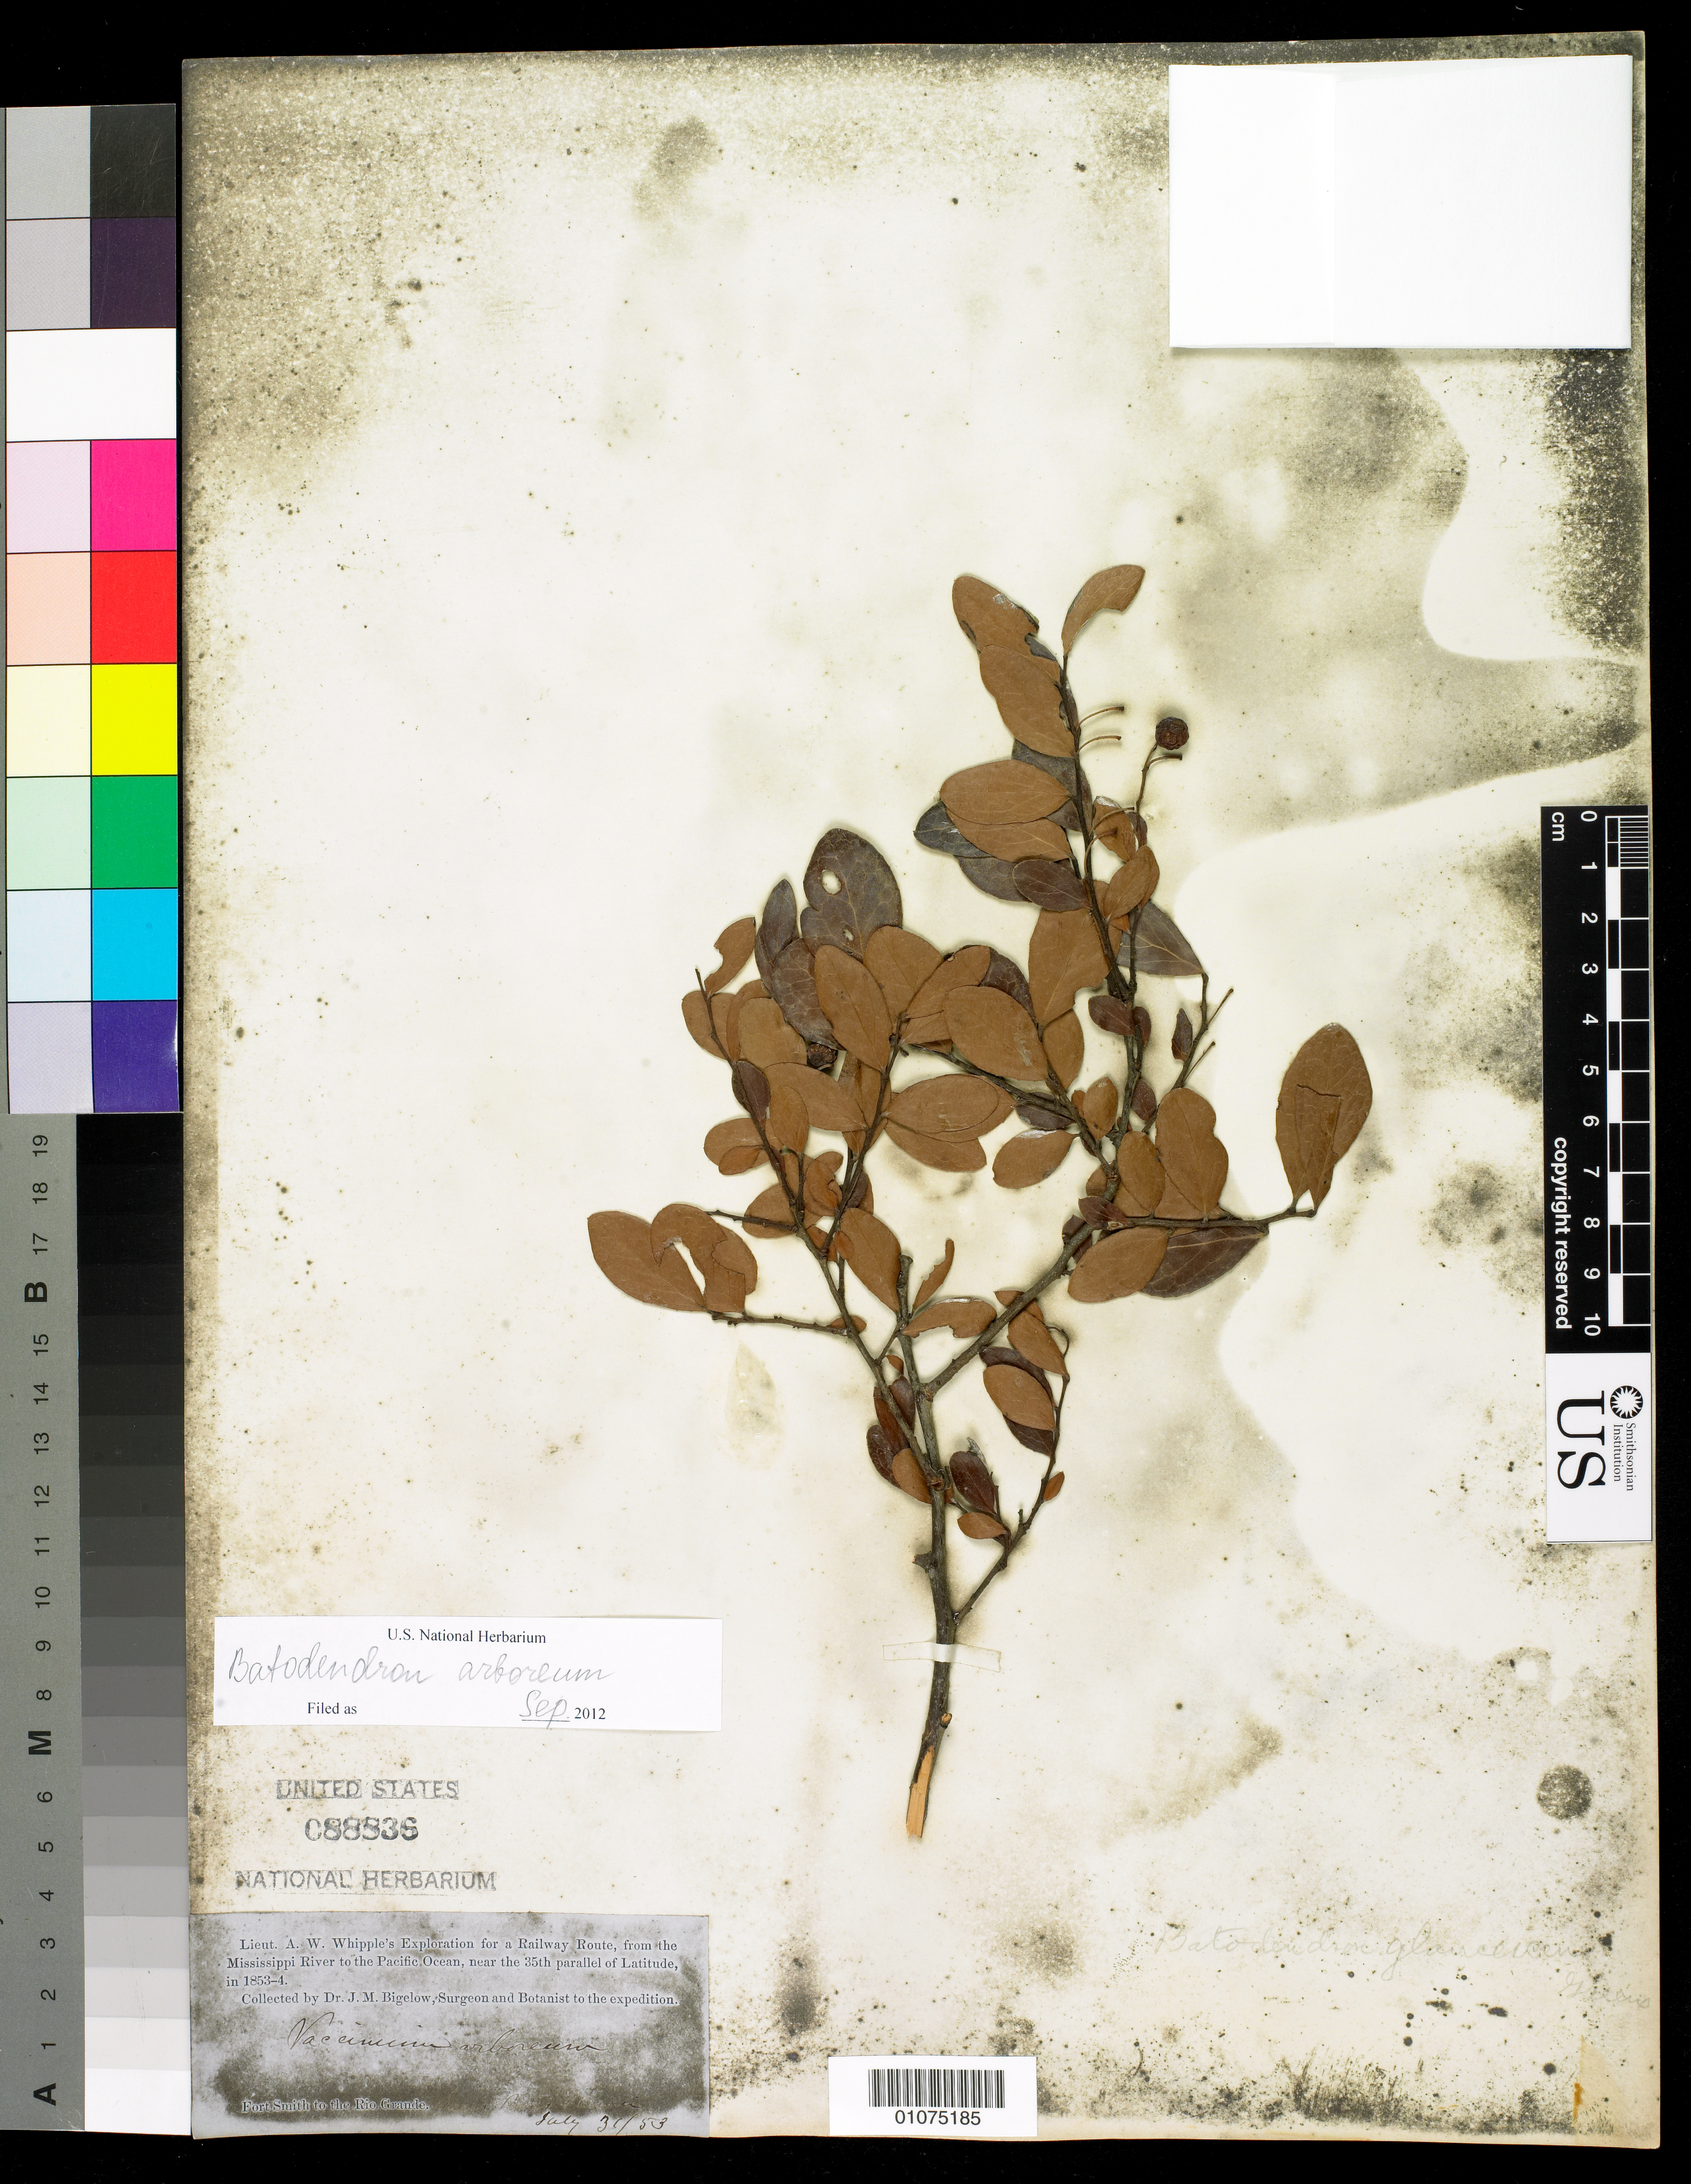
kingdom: Plantae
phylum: Tracheophyta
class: Magnoliopsida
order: Ericales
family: Ericaceae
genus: Batodendron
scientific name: Batodendron arboreum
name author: Nutt.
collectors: J. M. Bigelow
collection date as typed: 31 Jul 1853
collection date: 1853-07-31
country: United States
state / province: Oklahoma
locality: Fort Smith to the Rio Grande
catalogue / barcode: US 88836